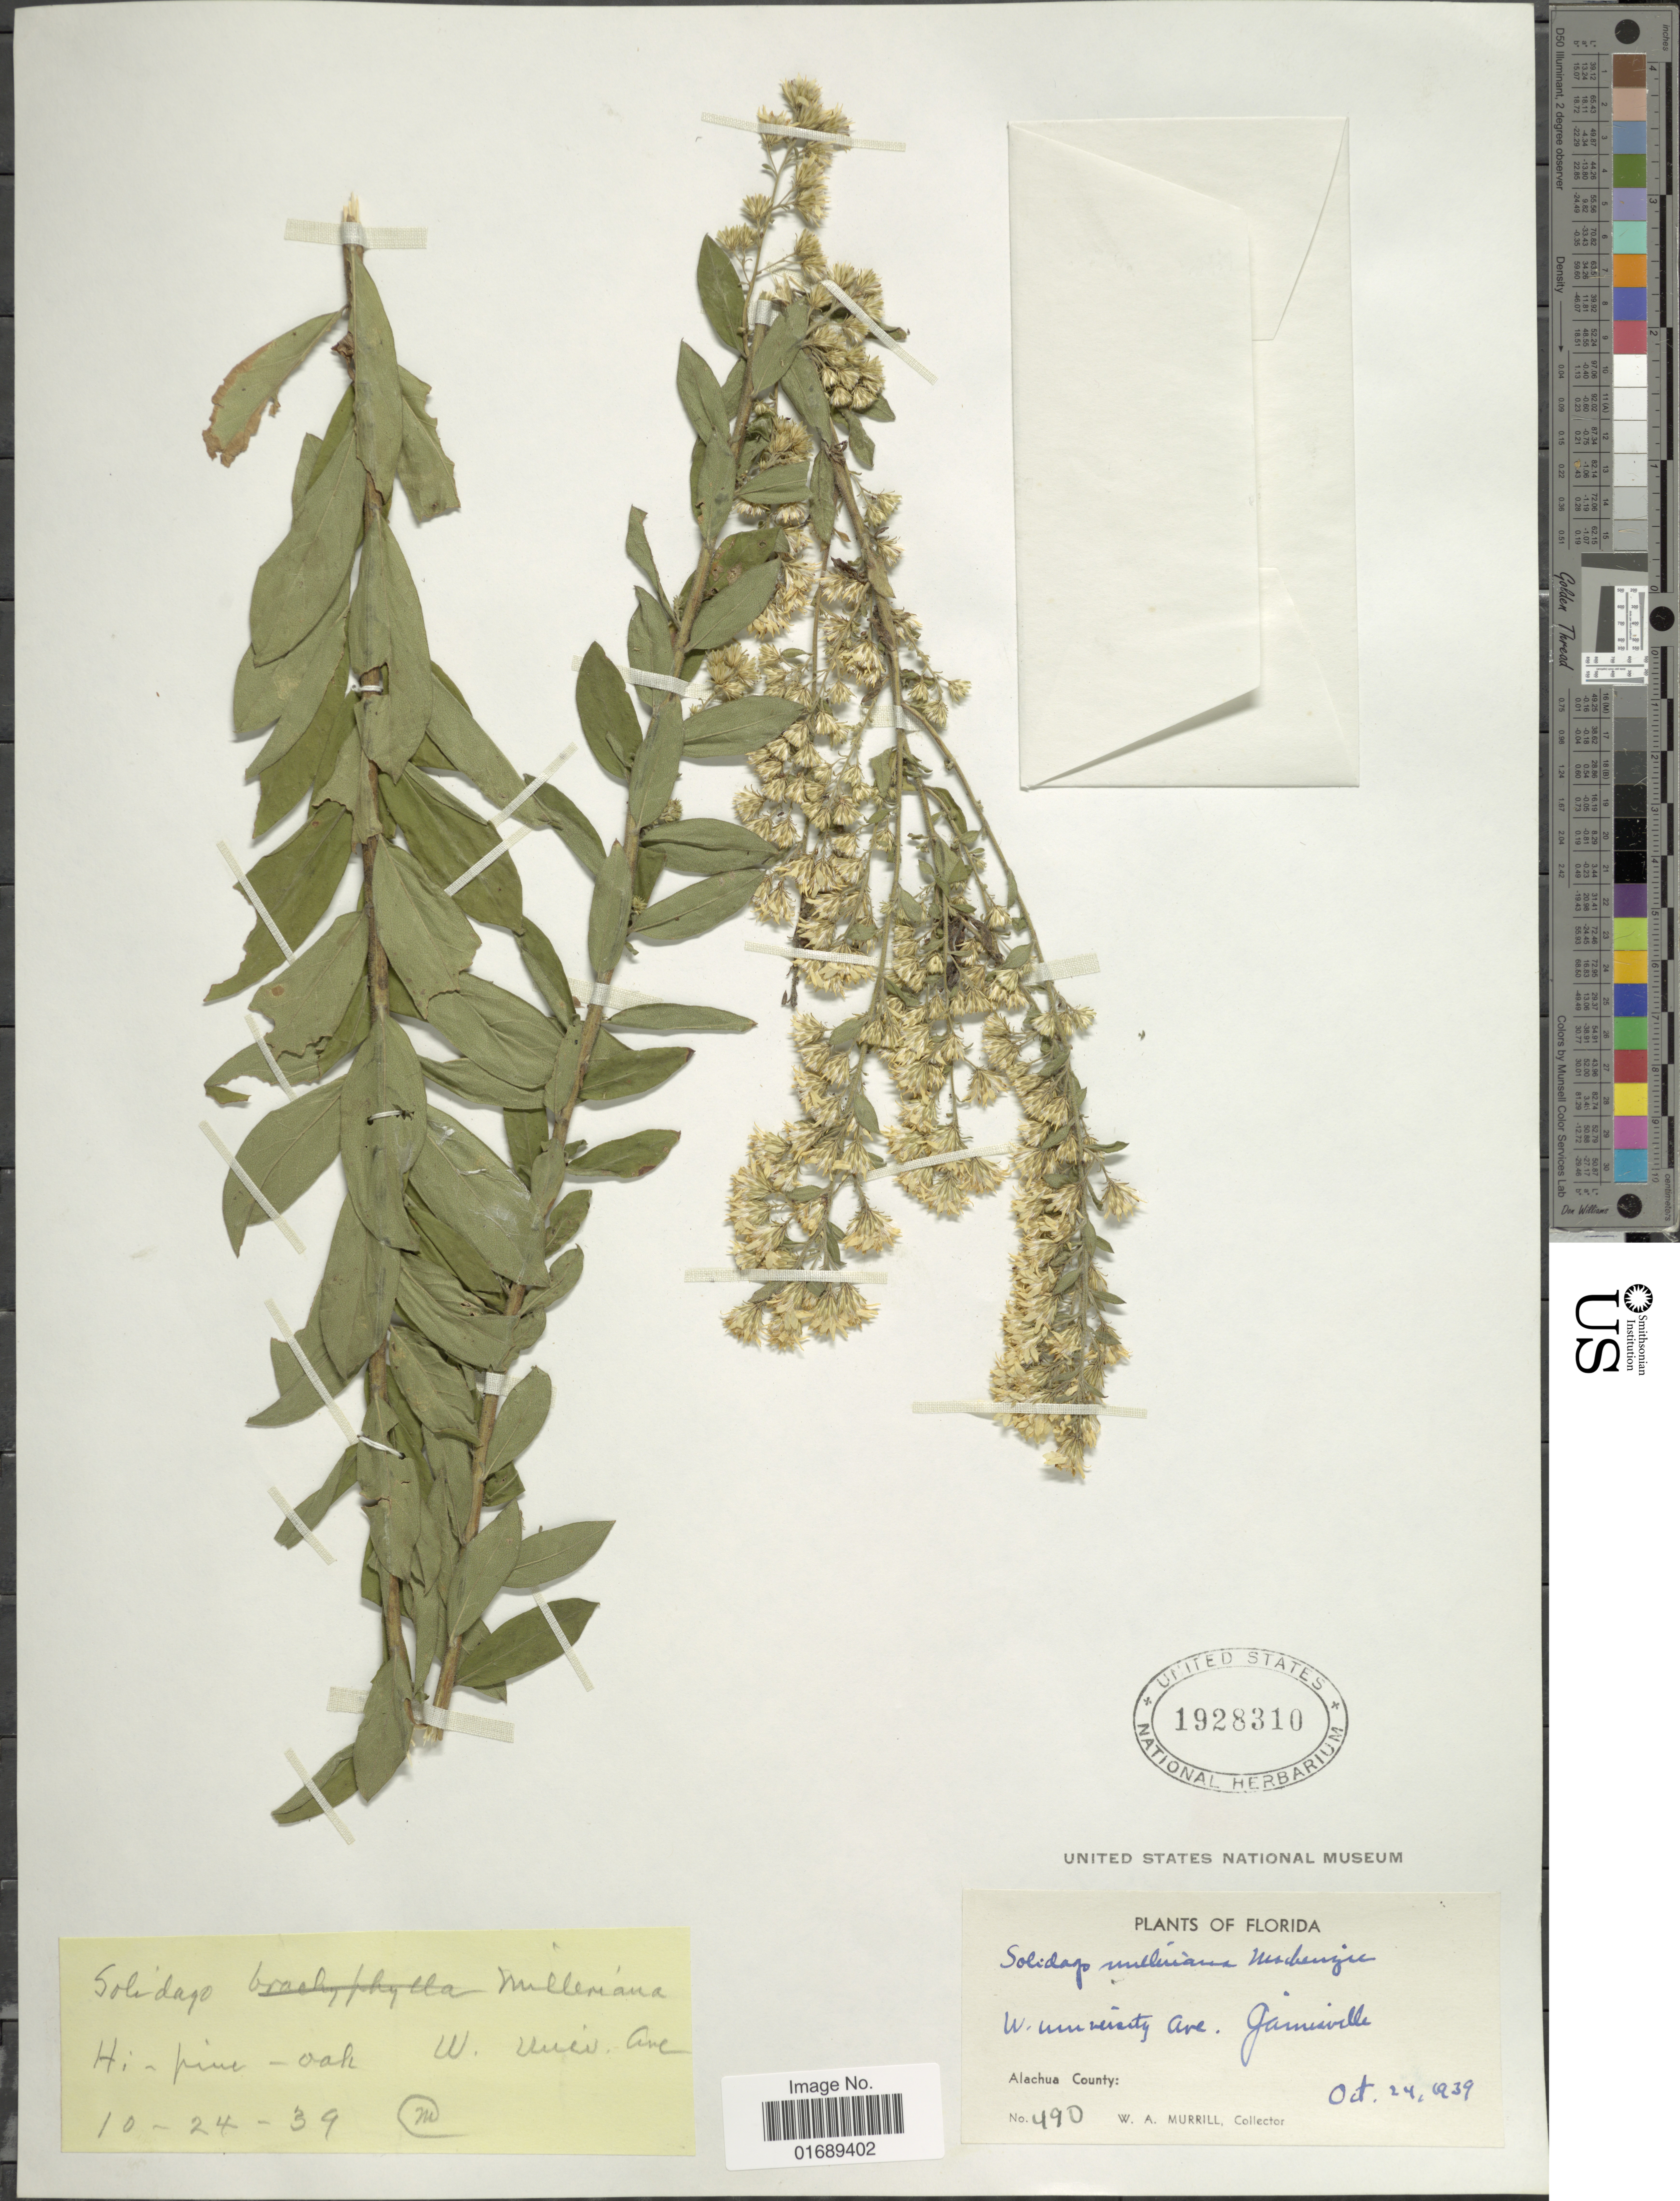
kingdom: Plantae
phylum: Tracheophyta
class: Magnoliopsida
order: Asterales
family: Asteraceae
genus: Solidago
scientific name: Solidago petiolaris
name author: Aiton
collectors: W. A. Murrill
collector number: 490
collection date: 1939-10-24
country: United States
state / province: Florida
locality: W. university Ave, Gainesville, Alachua County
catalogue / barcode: US 1928310